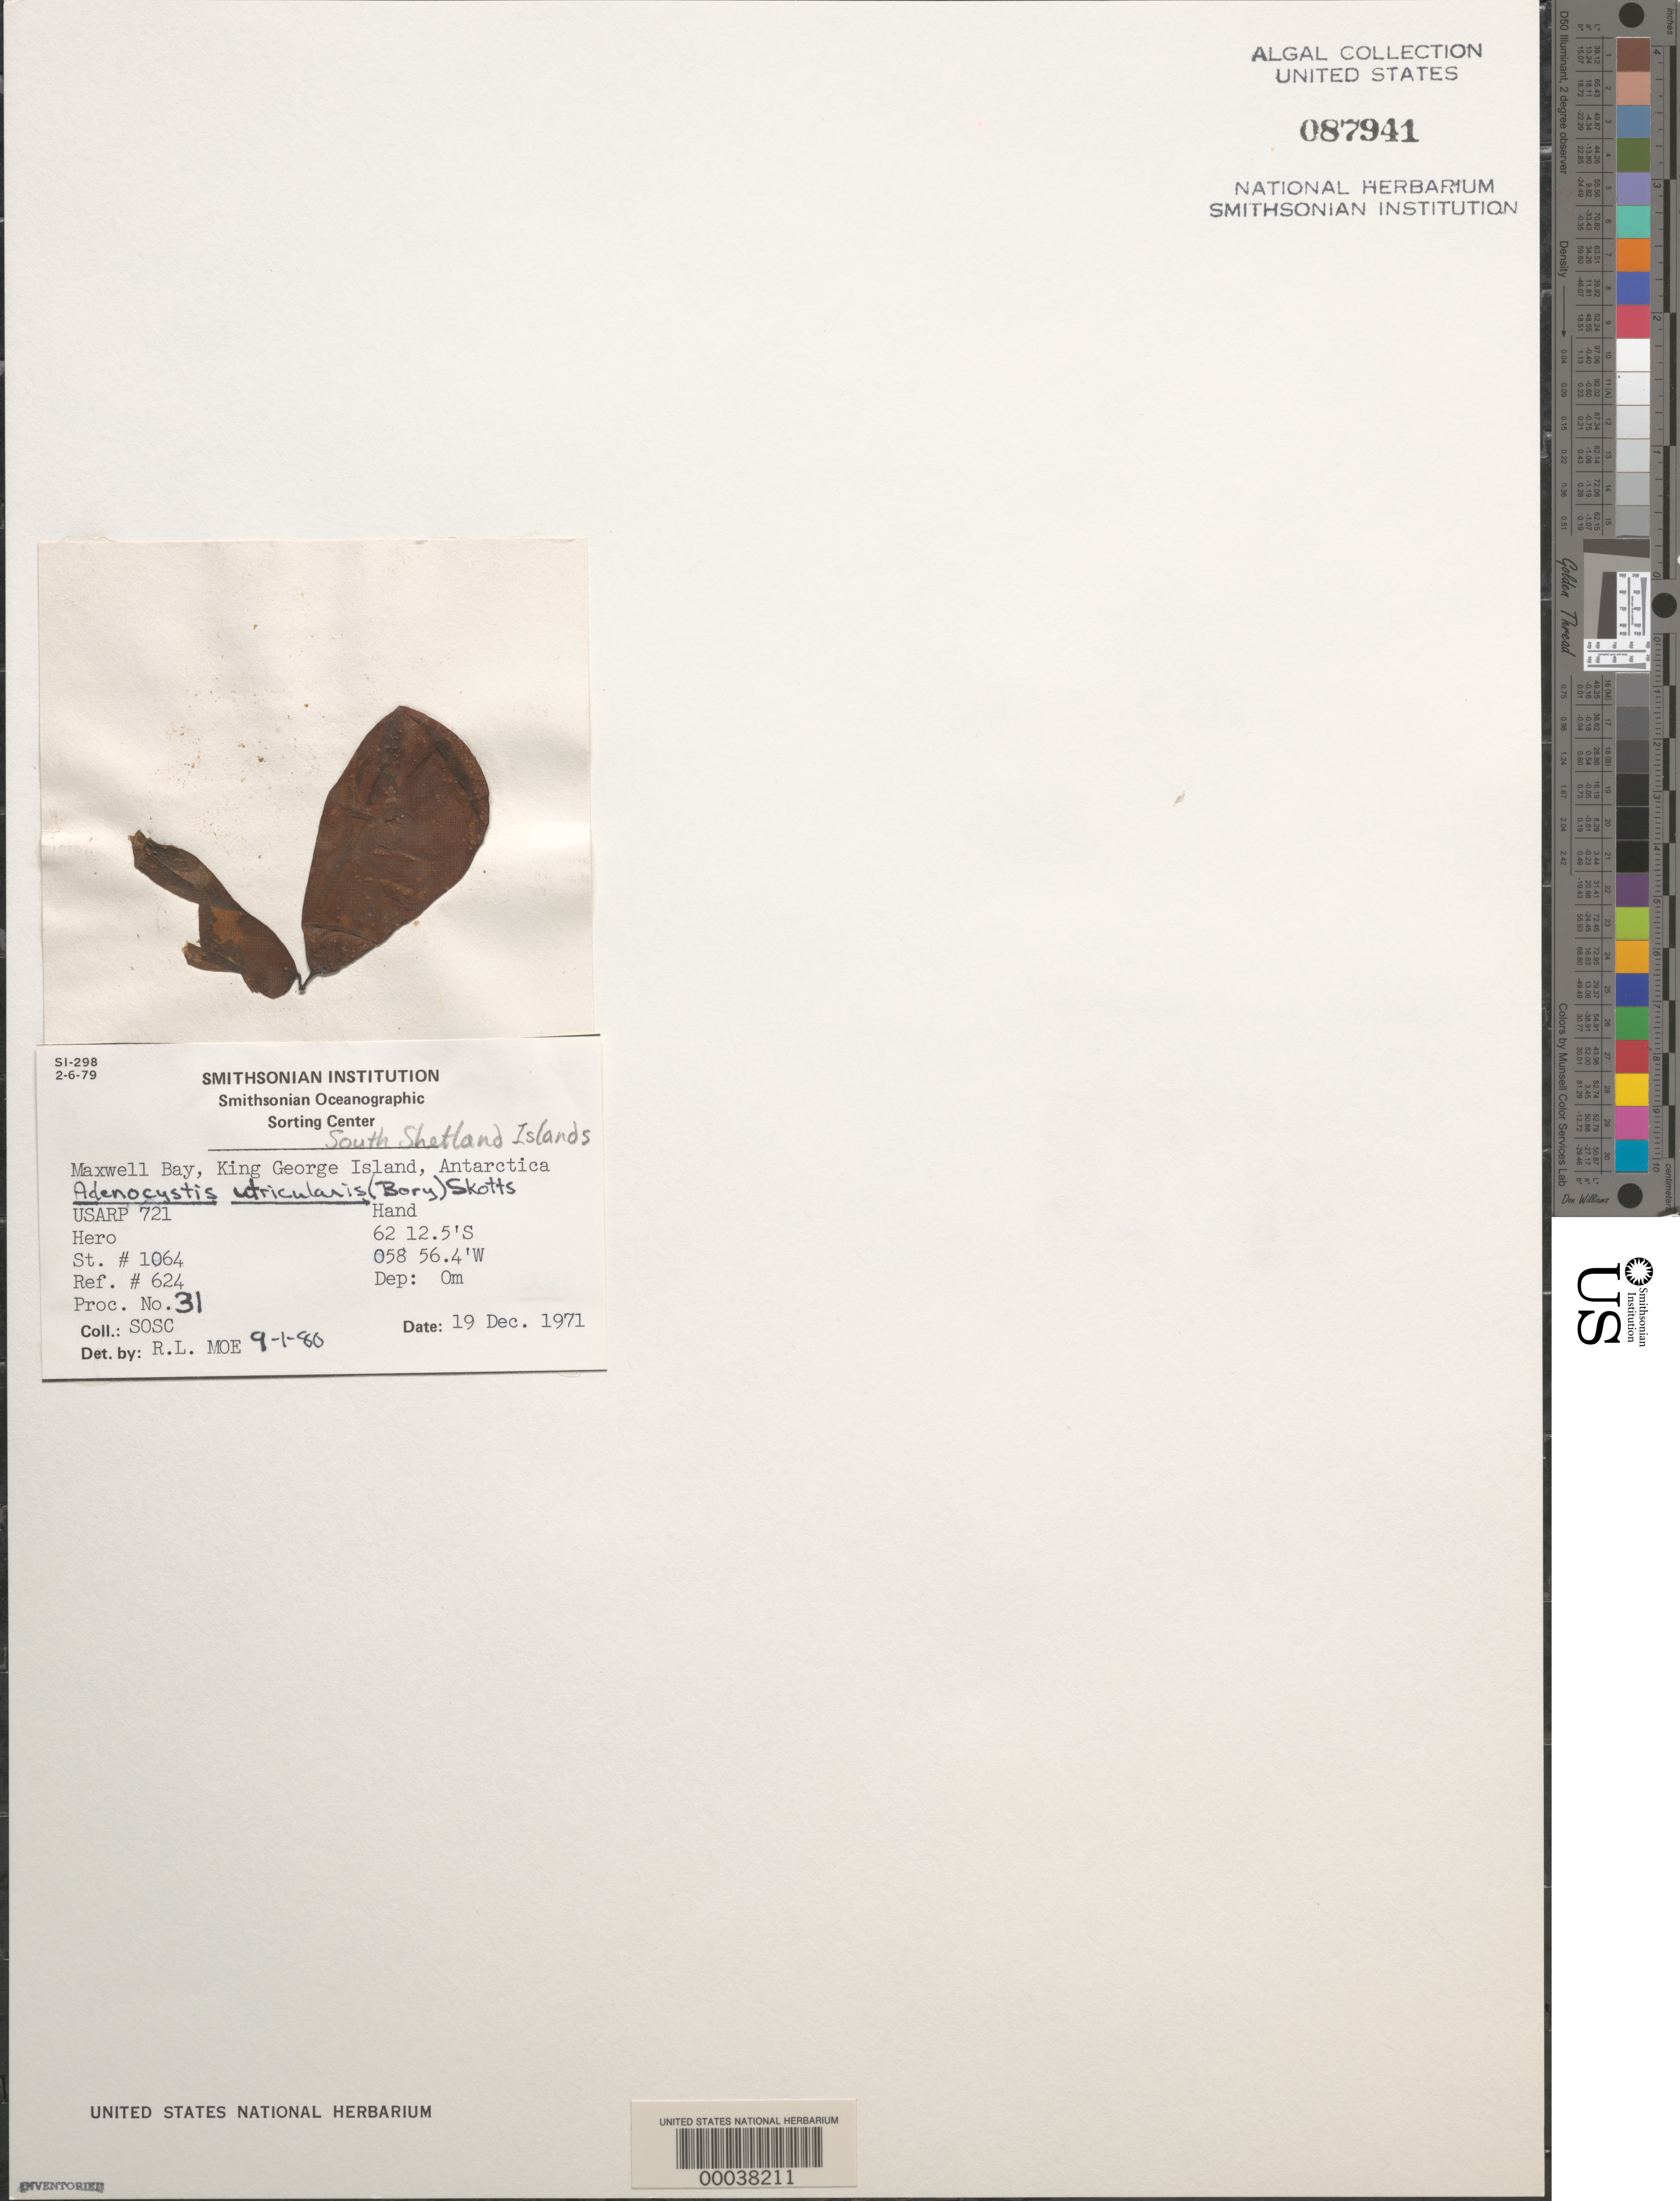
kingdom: Chromista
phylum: Ochrophyta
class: Phaeophyceae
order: Ectocarpales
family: Adenocystaceae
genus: Adenocystis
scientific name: Adenocystis utricularis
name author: (Bory) Skottsberg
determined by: Moe, R. L.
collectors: SOSC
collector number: Station 1064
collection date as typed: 19 Dec 1971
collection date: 1971-12-19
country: Antarctica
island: King George Island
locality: Maxwell Bay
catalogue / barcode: US 87941